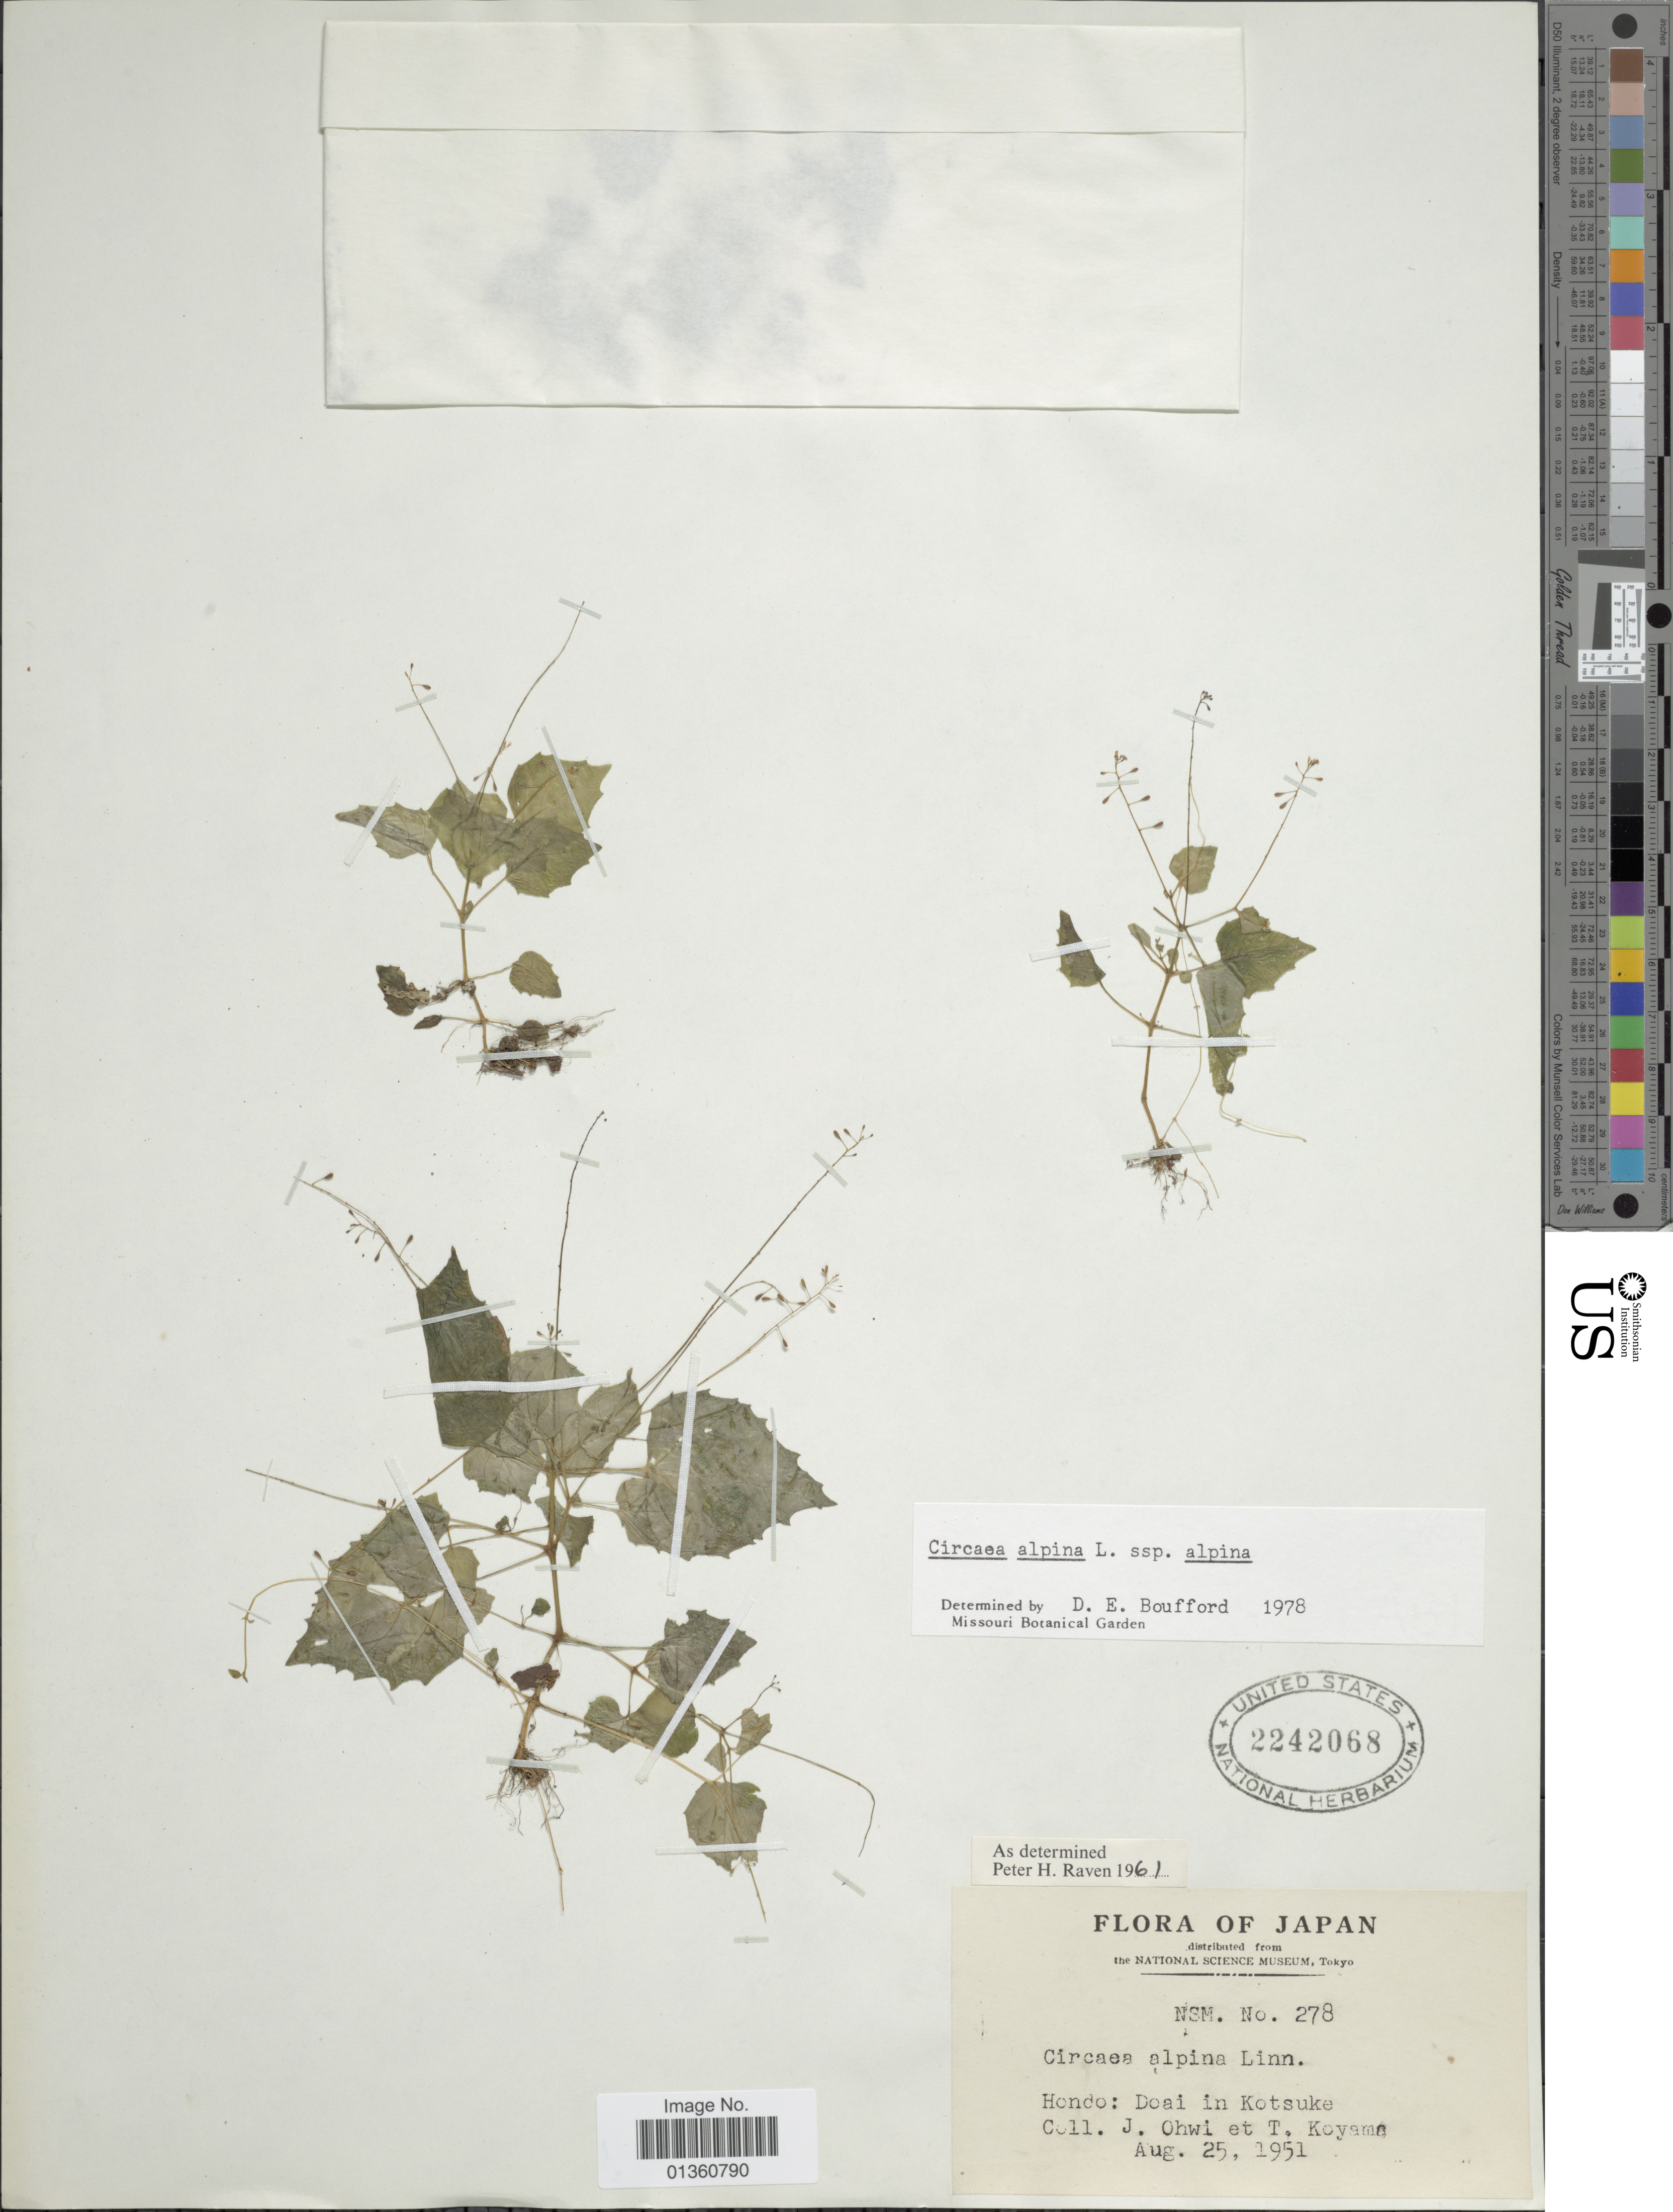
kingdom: Plantae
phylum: Tracheophyta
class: Magnoliopsida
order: Myrtales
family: Onagraceae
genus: Circaea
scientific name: Circaea alpina subsp. alpina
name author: L.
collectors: J. Ohwi & T. Koyama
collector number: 278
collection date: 1951-08-25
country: Japan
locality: Hondo: Doai in Kotsuke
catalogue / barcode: US 2242068